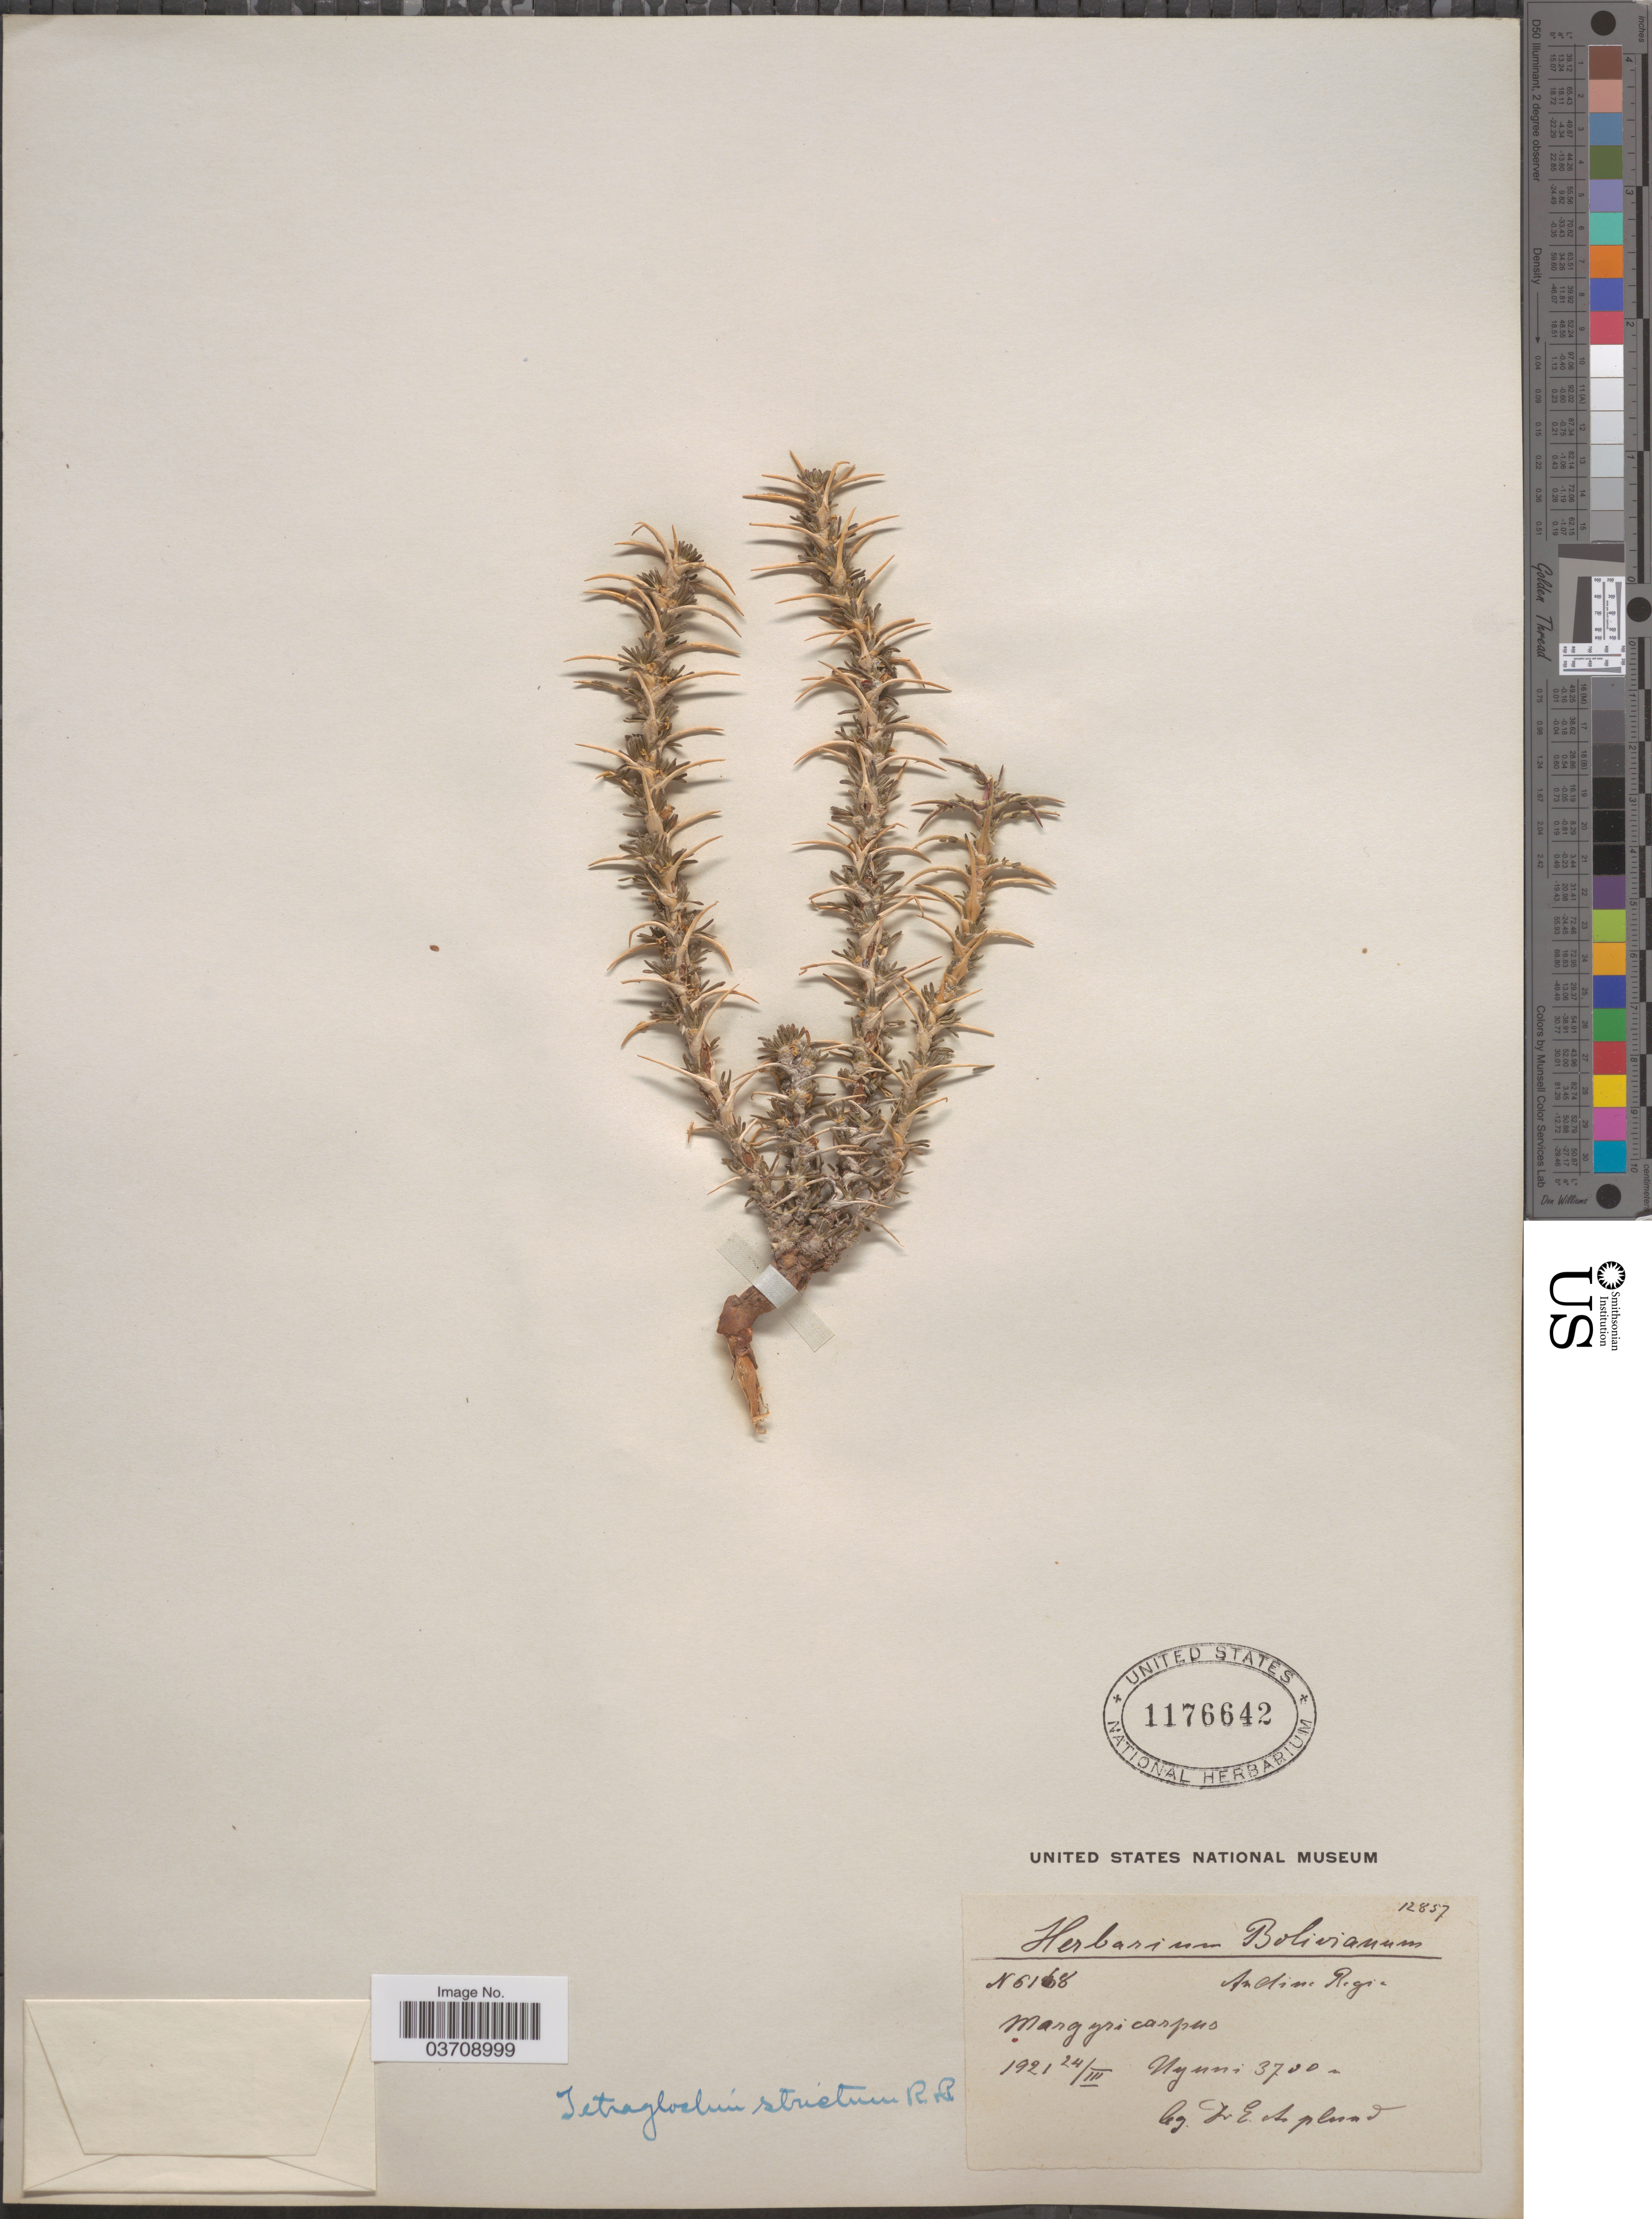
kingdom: Plantae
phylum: Tracheophyta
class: Magnoliopsida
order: Rosales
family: Rosaceae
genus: Tetraglochin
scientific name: Tetraglochin alatum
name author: (Gillies ex Hook. & Arn.) Kuntze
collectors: E. Asplund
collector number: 6168*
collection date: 1921-03-24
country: Bolivia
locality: Andine Regie. Uyuni.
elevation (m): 3700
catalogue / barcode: US 1176642